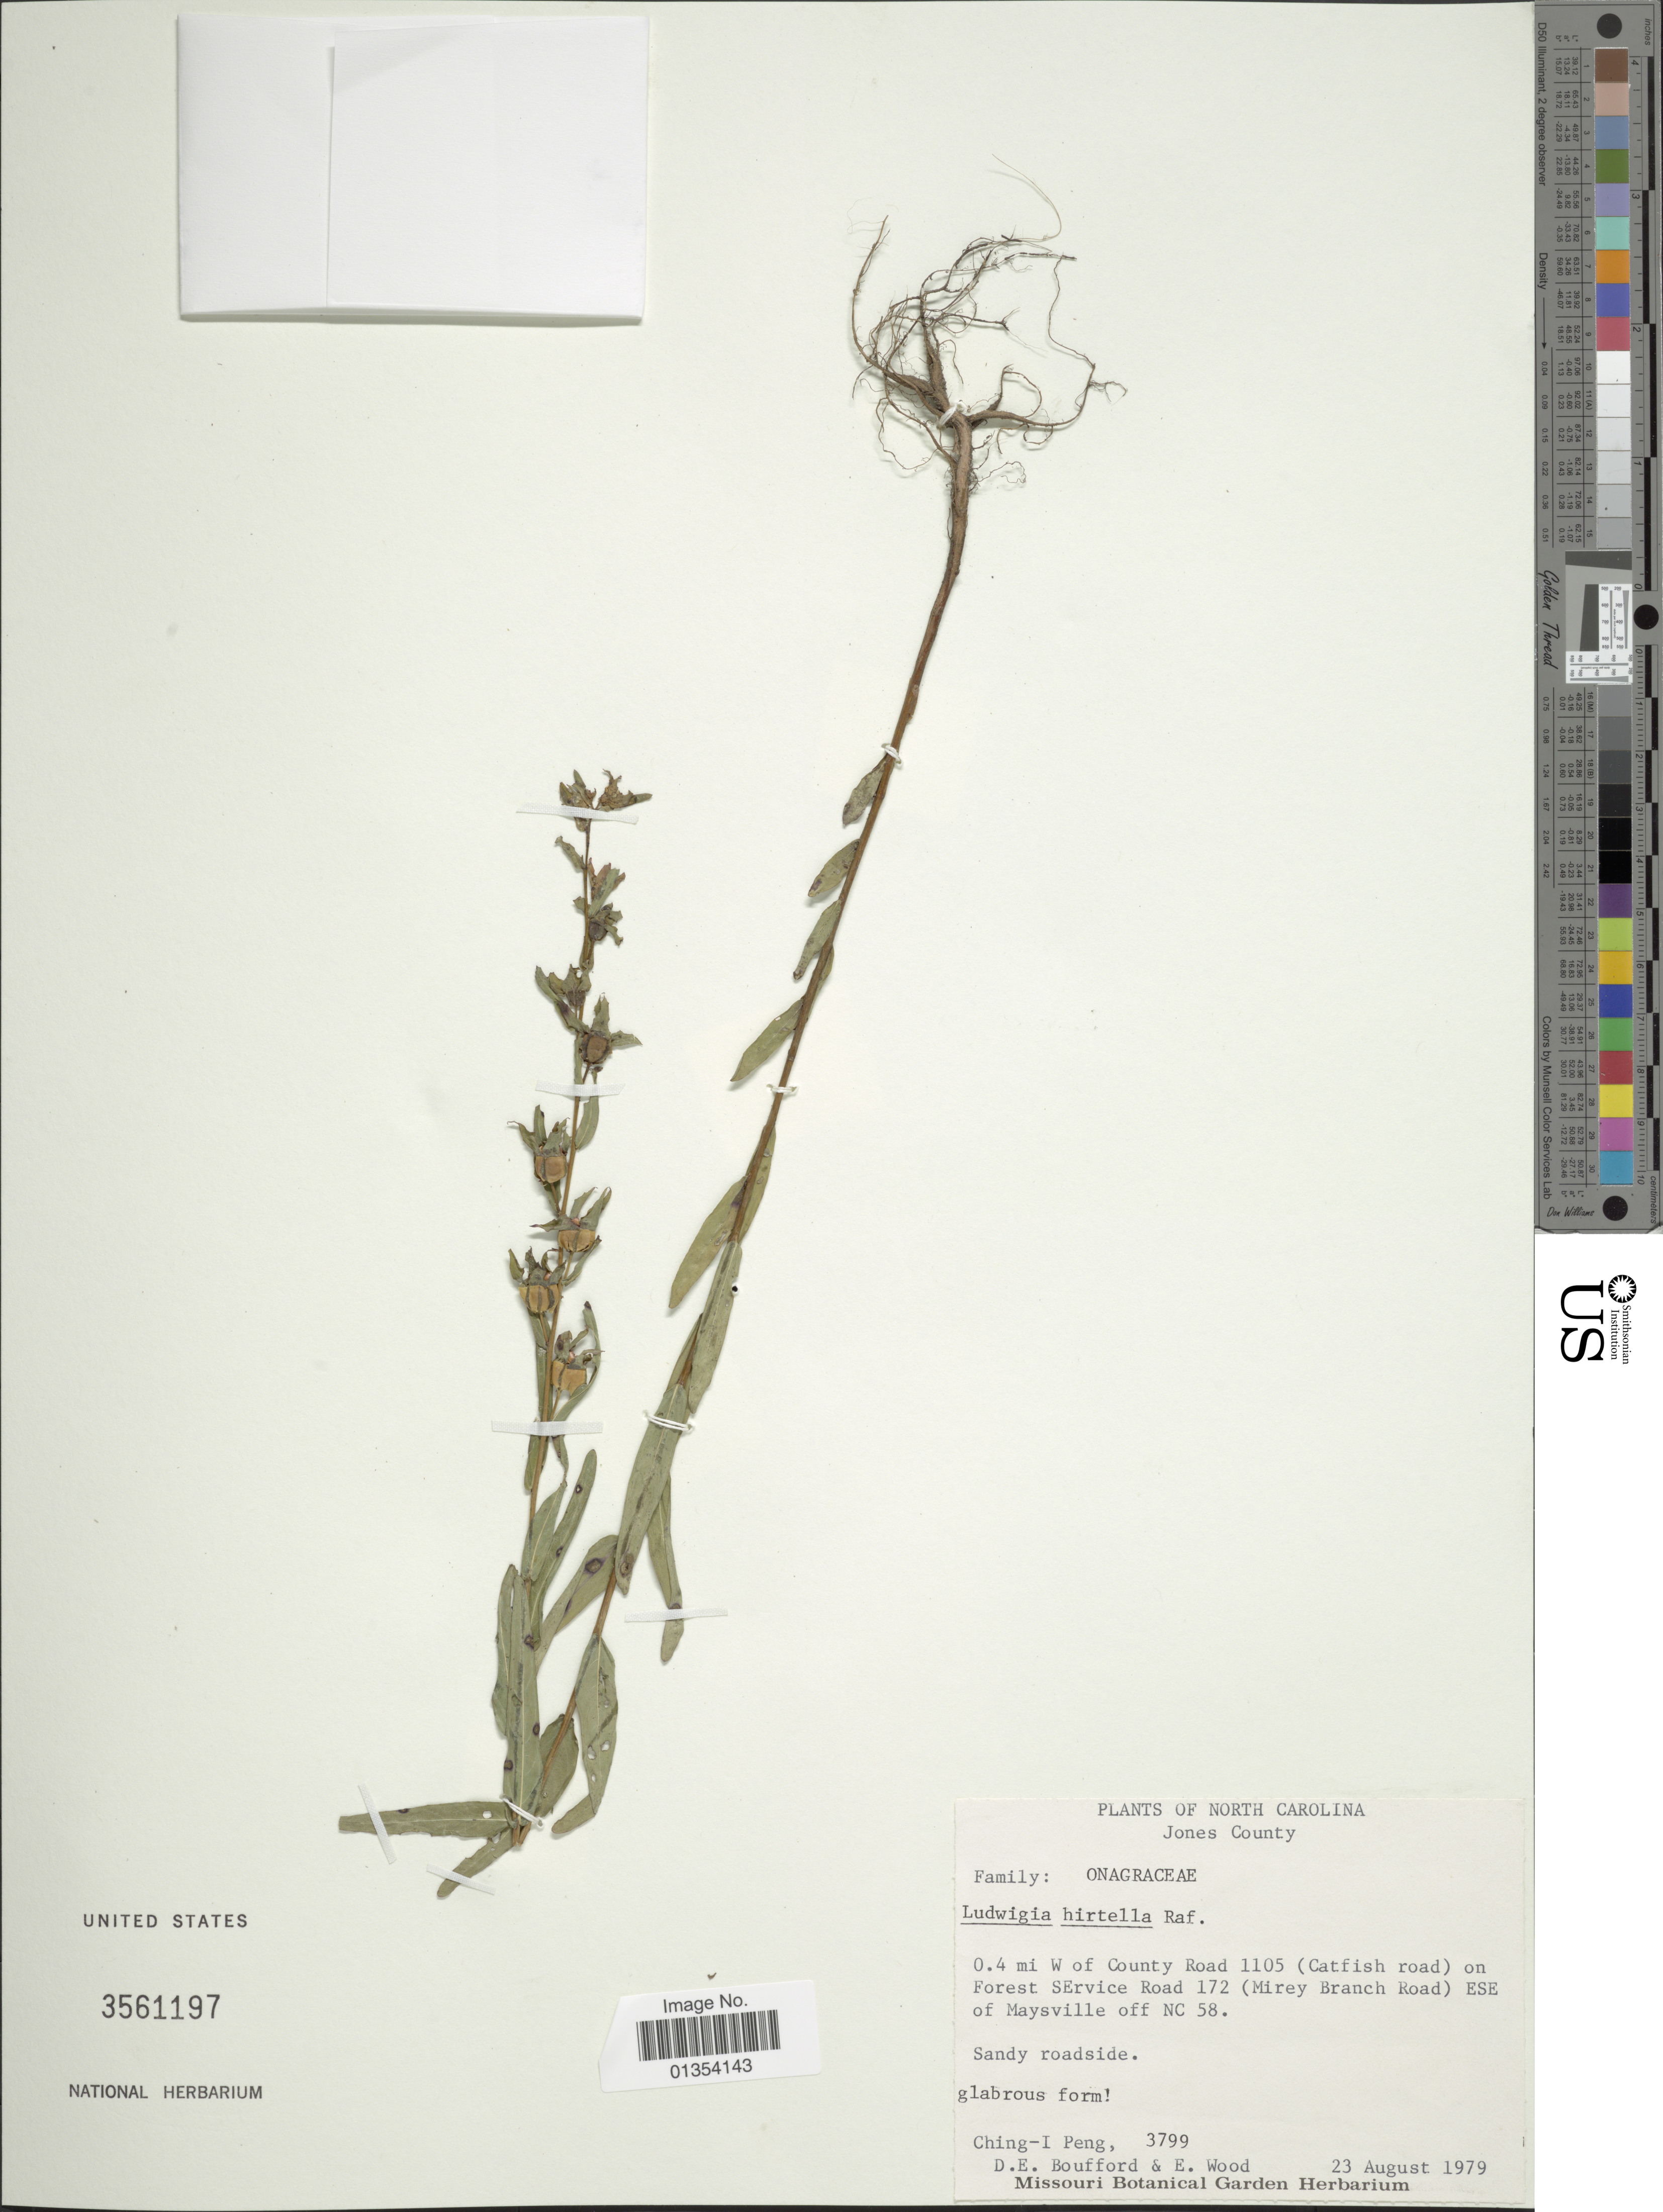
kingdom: Plantae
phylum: Tracheophyta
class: Magnoliopsida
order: Myrtales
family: Onagraceae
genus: Ludwigia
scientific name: Ludwigia hirtella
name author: Raf.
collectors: C.-I Peng, D. E. Boufford & E. Wood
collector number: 3799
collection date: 1979-08-23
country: United States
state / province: North Carolina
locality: Jones County, 0.4 mi W of County Road 1105 (Catfish road) on Forest Service Road 172 (Mirey Branch Road) ESE of Maysville off NC 58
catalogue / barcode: US 3561197